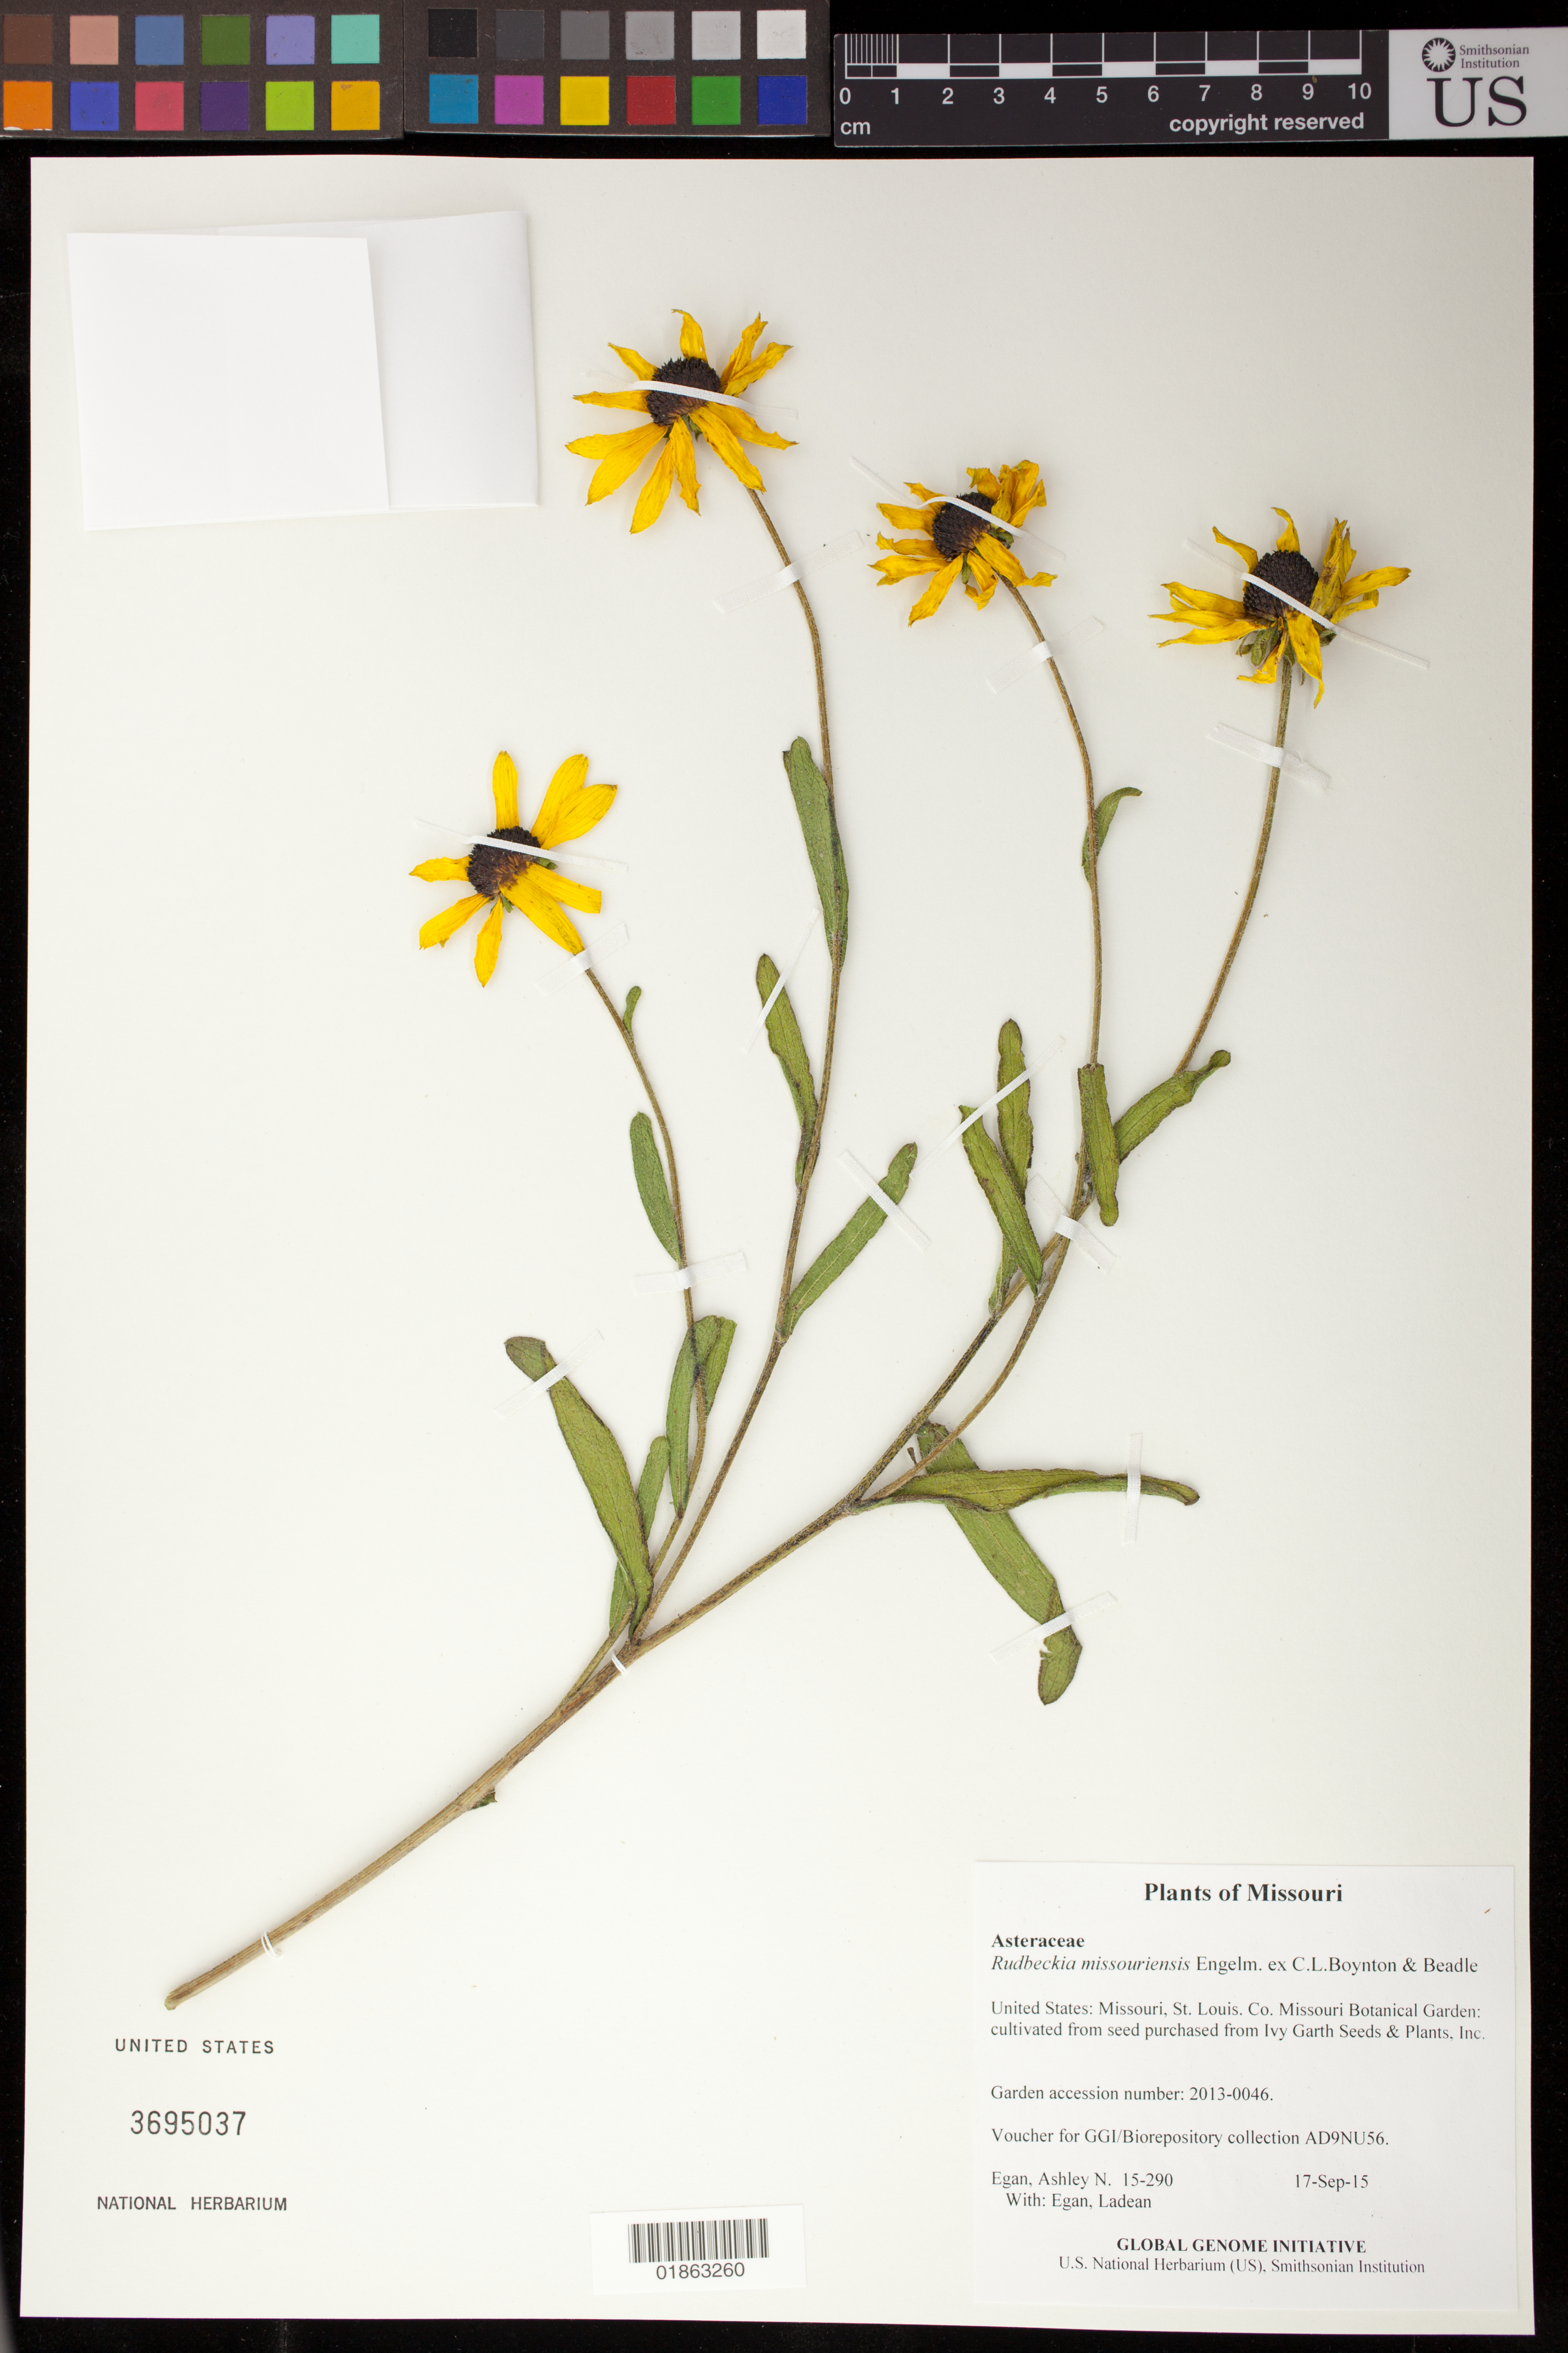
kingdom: Plantae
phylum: Tracheophyta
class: Magnoliopsida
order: Asterales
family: Asteraceae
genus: Rudbeckia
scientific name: Rudbeckia missouriensis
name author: Engelm. ex C.L. Boynton & Beadle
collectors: A. N. Egan & L. Egan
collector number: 15-290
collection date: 2015-09-17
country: United States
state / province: Missouri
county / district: St. Louis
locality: Missouri Botanical Garden: cultivated from seed purchased from Ivy Garth Seeds & Plants, Inc.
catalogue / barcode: US 3695037